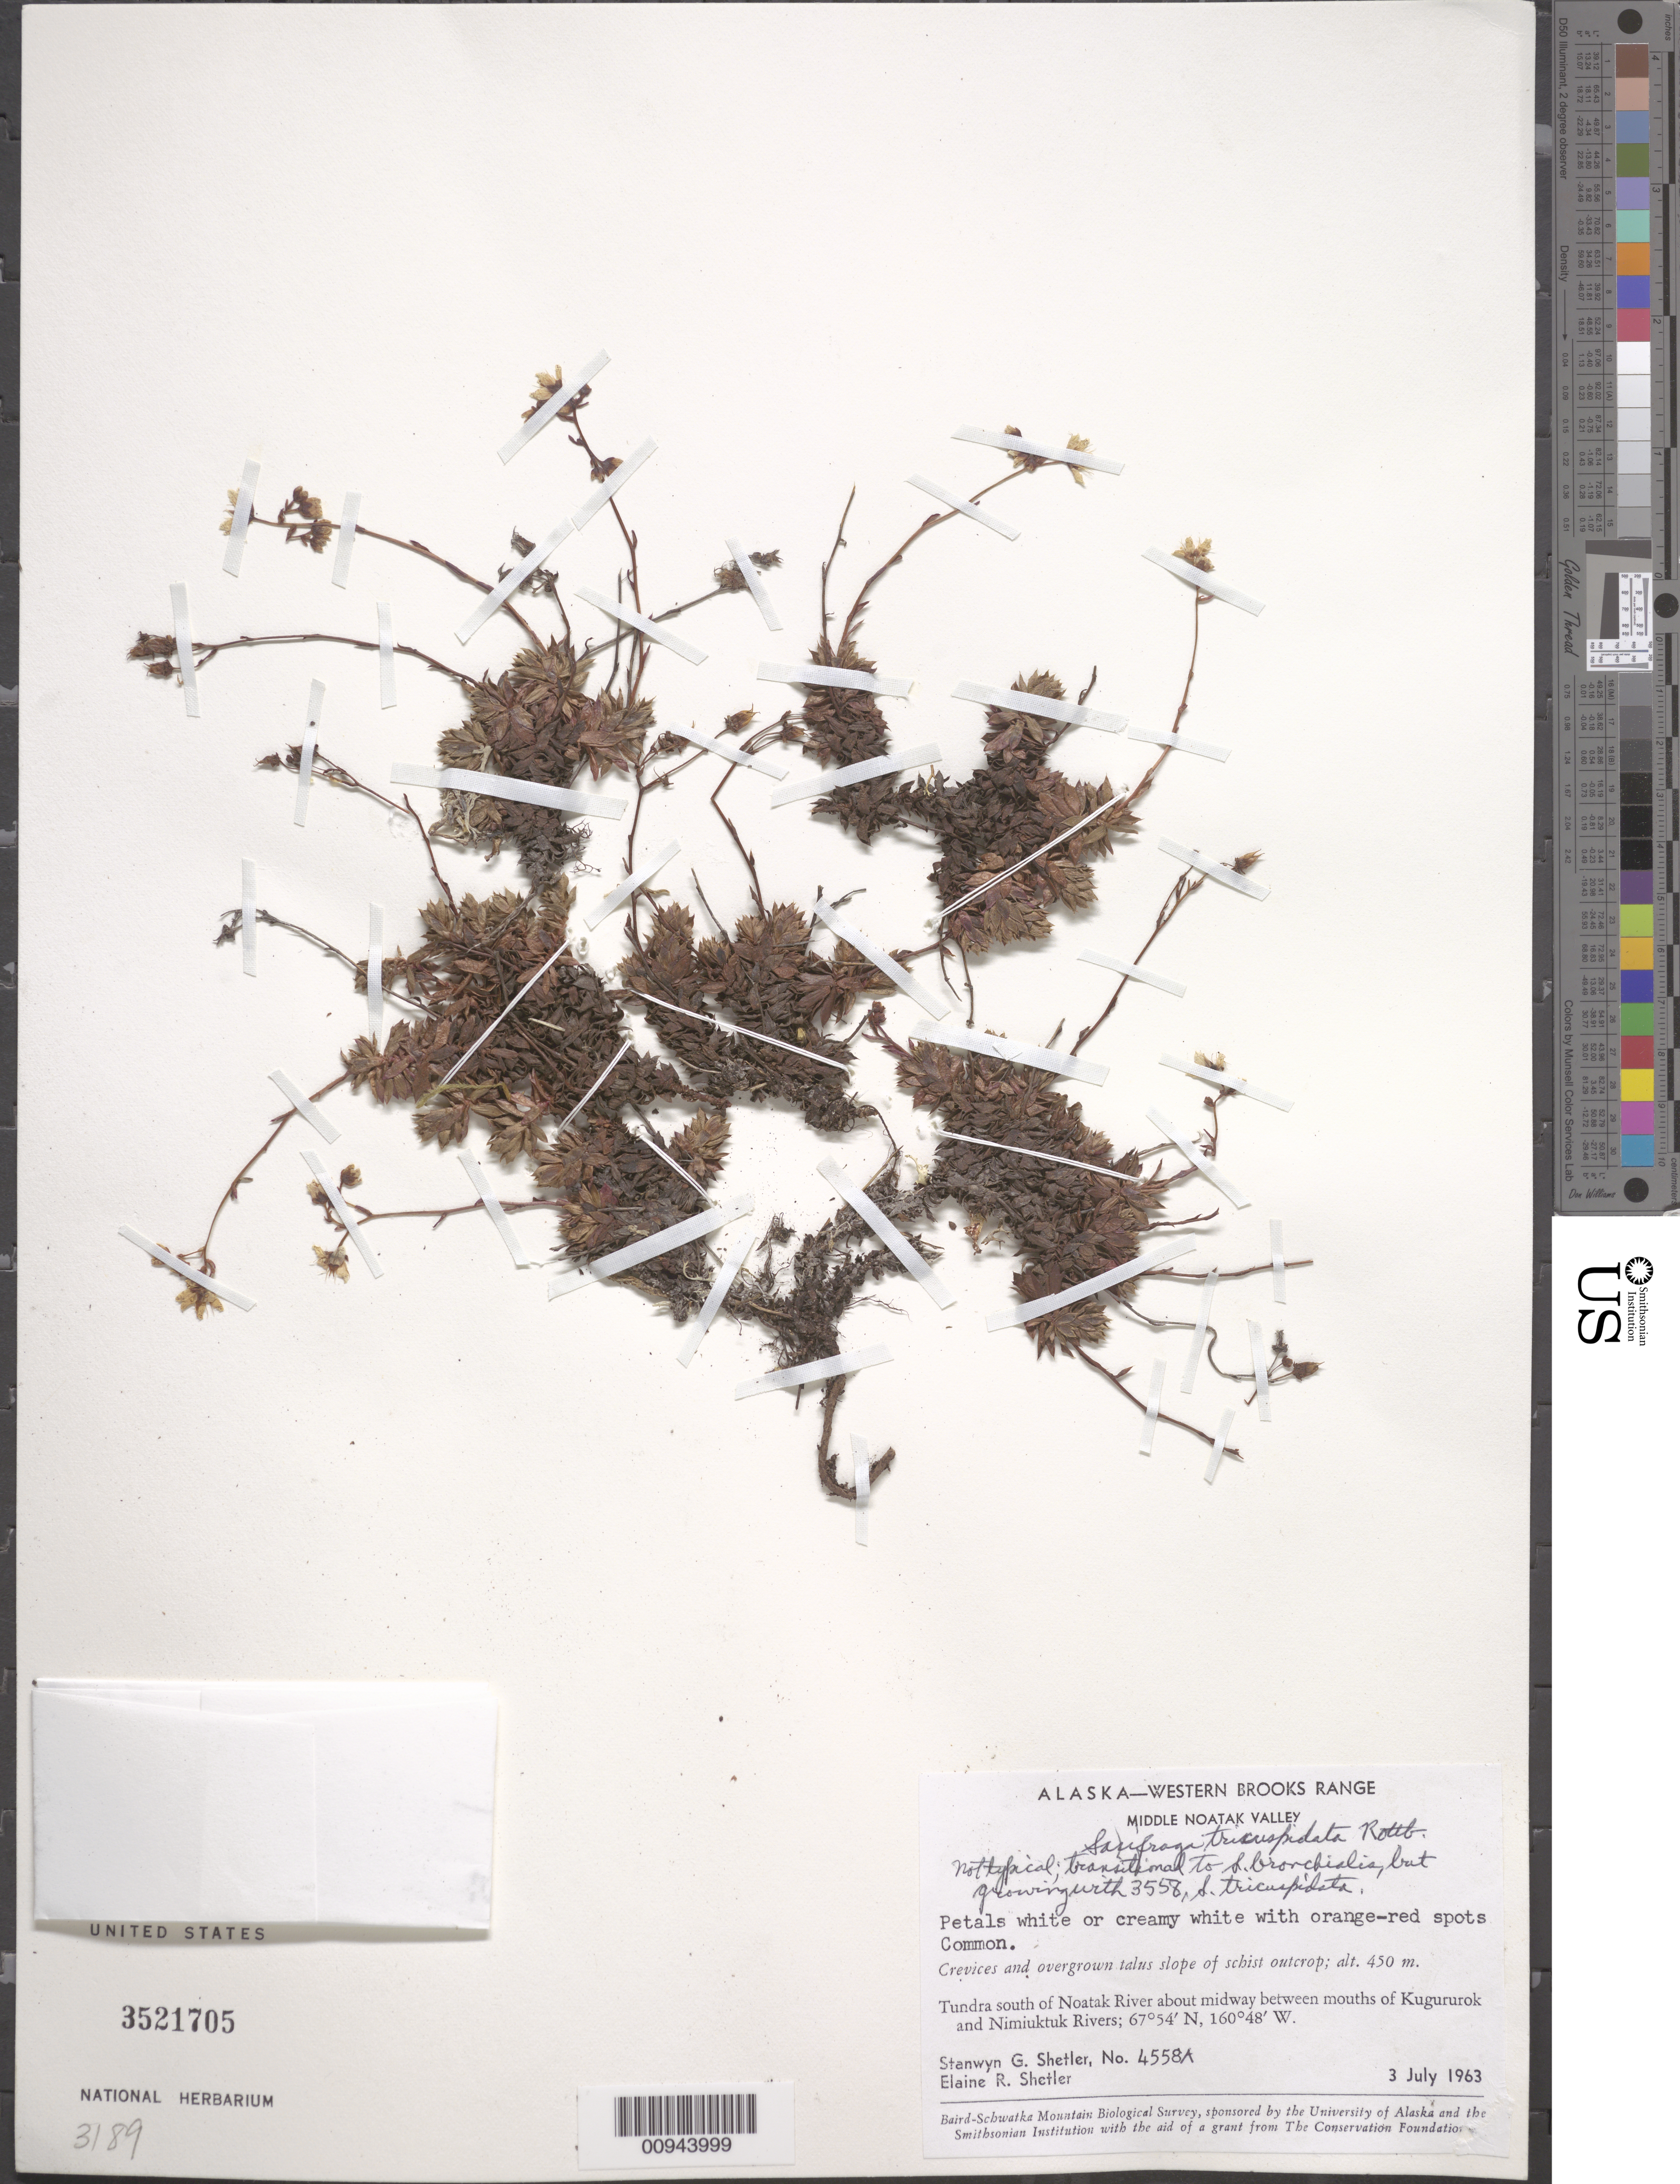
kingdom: Plantae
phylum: Tracheophyta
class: Magnoliopsida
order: Saxifragales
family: Saxifragaceae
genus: Saxifraga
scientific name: Saxifraga tricuspidata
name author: Rottb.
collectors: S. Shetler & E. R. Shetler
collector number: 4558A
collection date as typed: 03 Jul 1963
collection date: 1963-07-03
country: United States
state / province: Alaska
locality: S of Noatak River about midway between mouths of Kugururok and Nimiuktuk Rivers. Western Brooks Range, Middle Noatak Valley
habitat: Tundra. Crevices and overgrown talus slope of schist outcrop.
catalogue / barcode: US 3521705